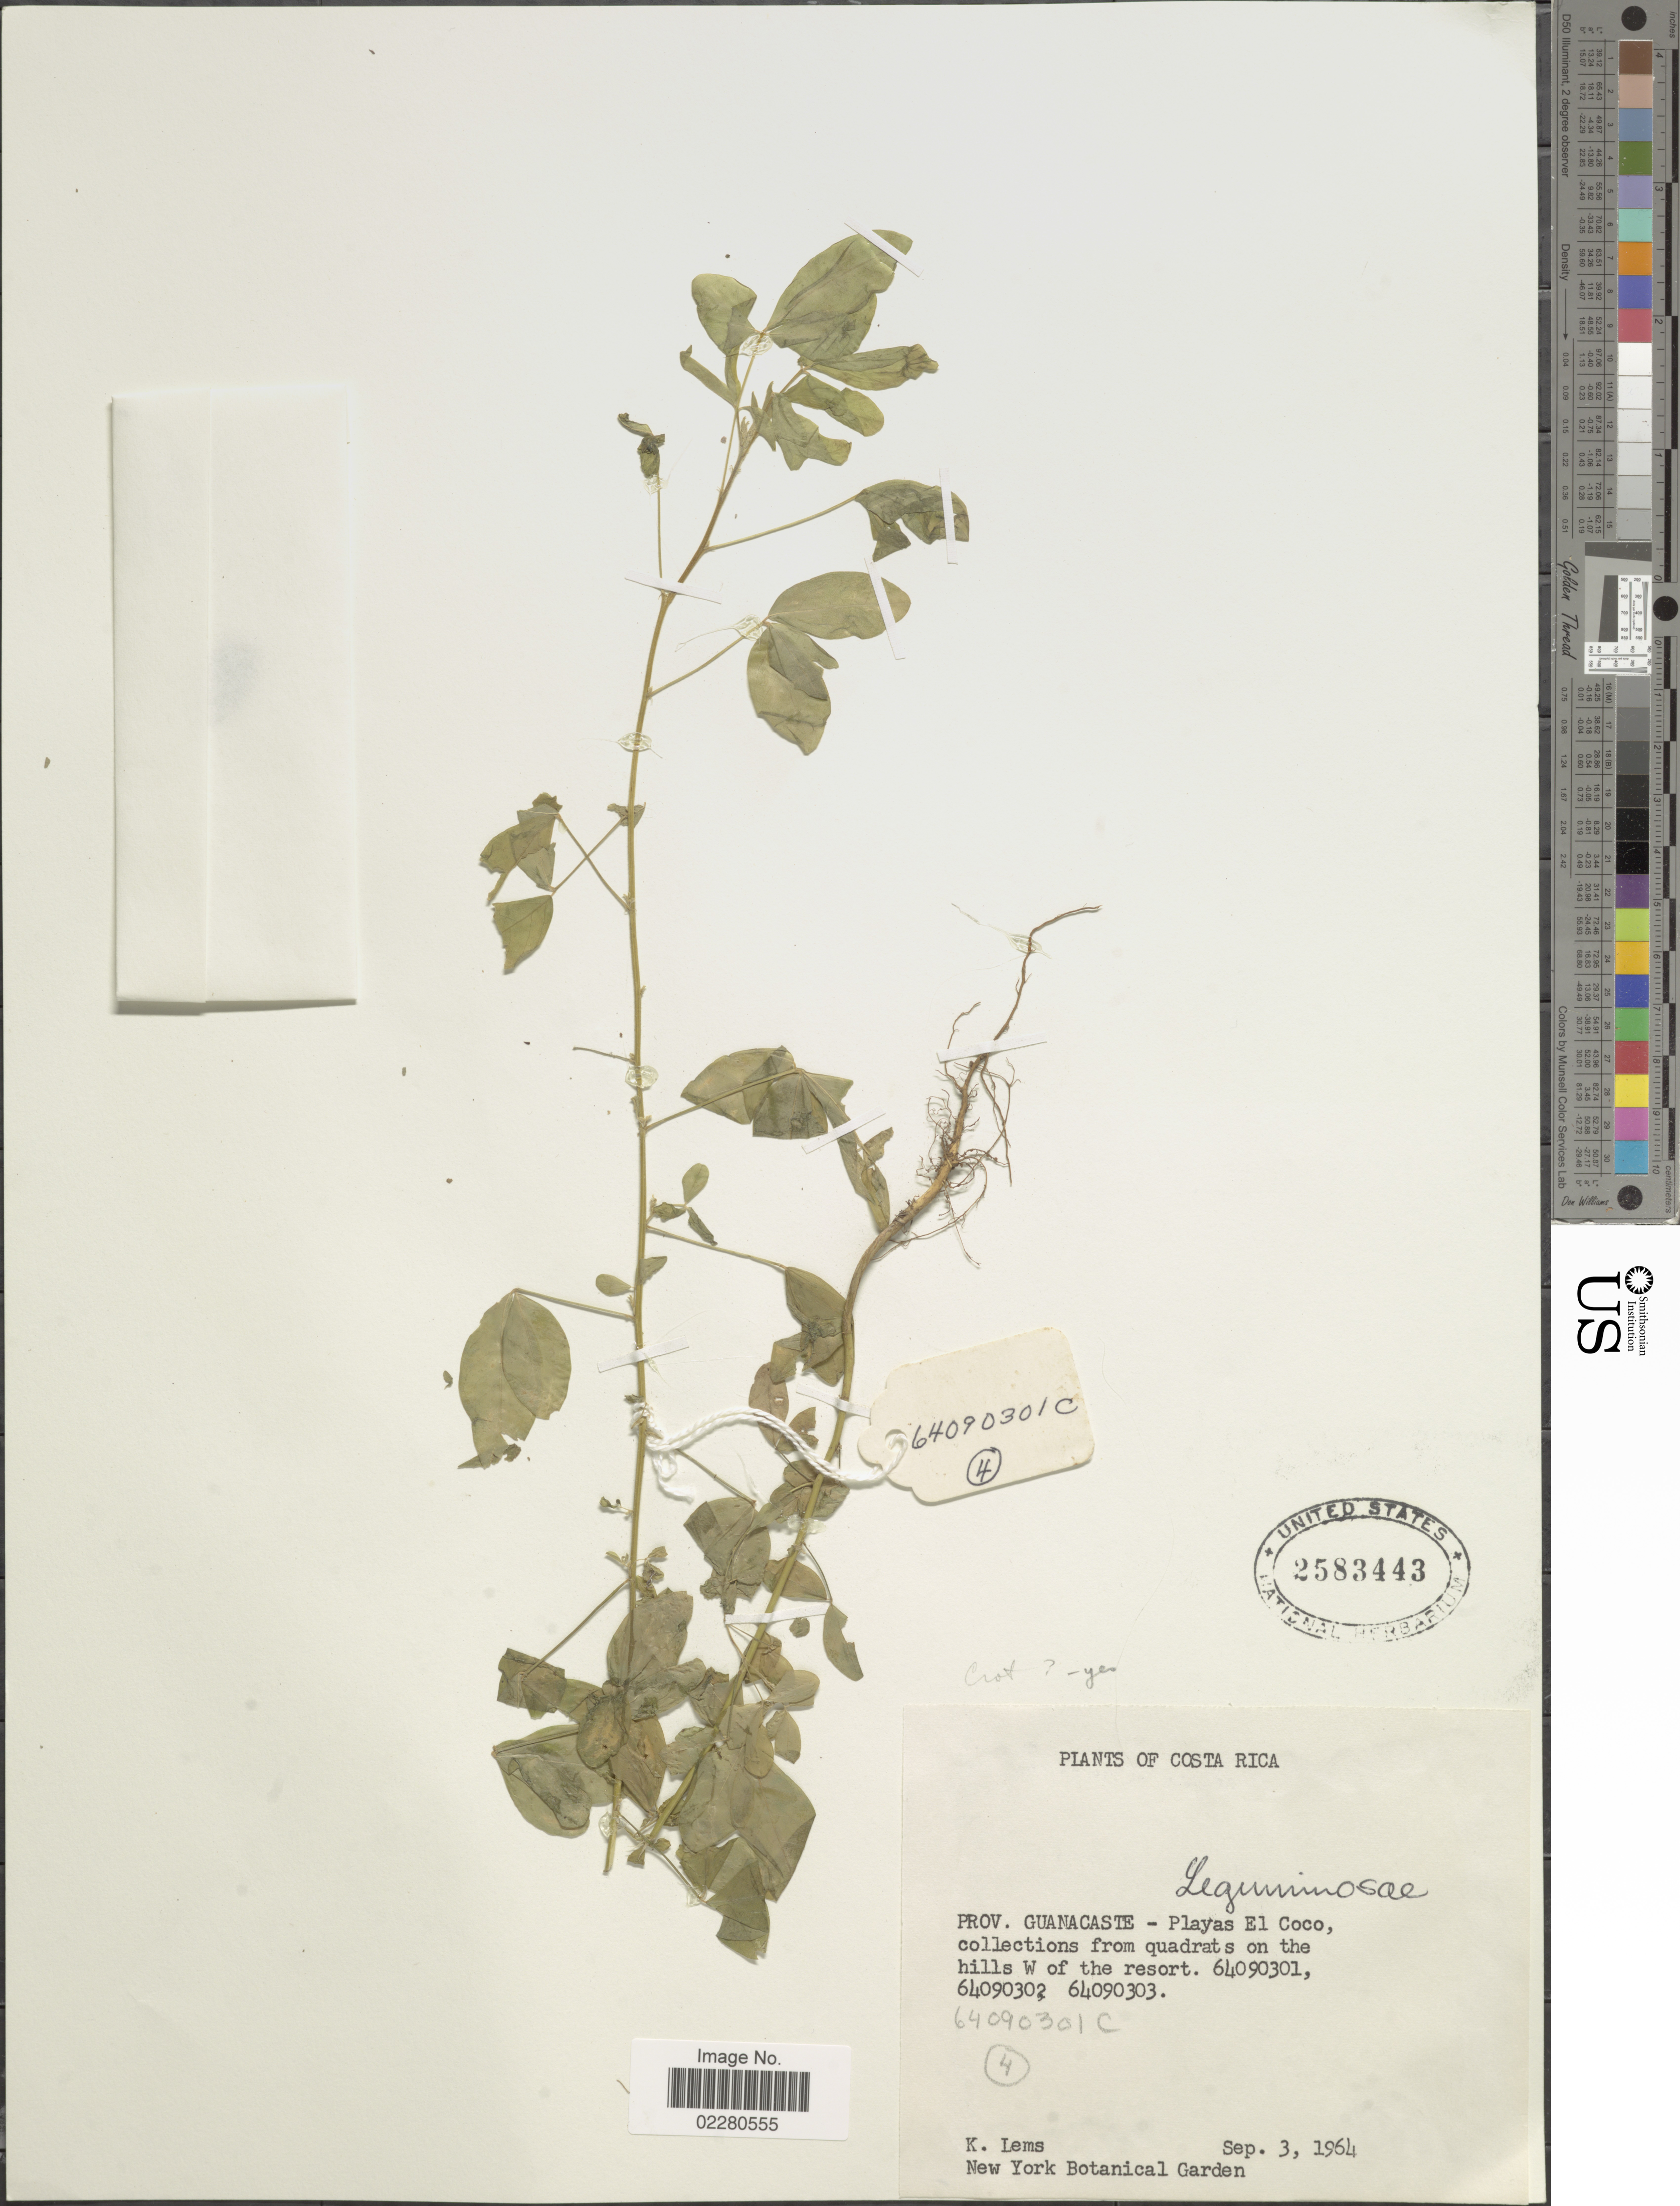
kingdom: Plantae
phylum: Tracheophyta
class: Magnoliopsida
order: Fabales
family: Fabaceae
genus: Crotalaria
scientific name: Crotalaria sp.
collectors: K. Lems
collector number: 4 ?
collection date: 1964-09-03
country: Costa Rica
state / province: Guanacaste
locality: Prov. Guanacaste - Playas El Coco, collections from quadrats on the hills W of the resort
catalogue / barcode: US 2583443